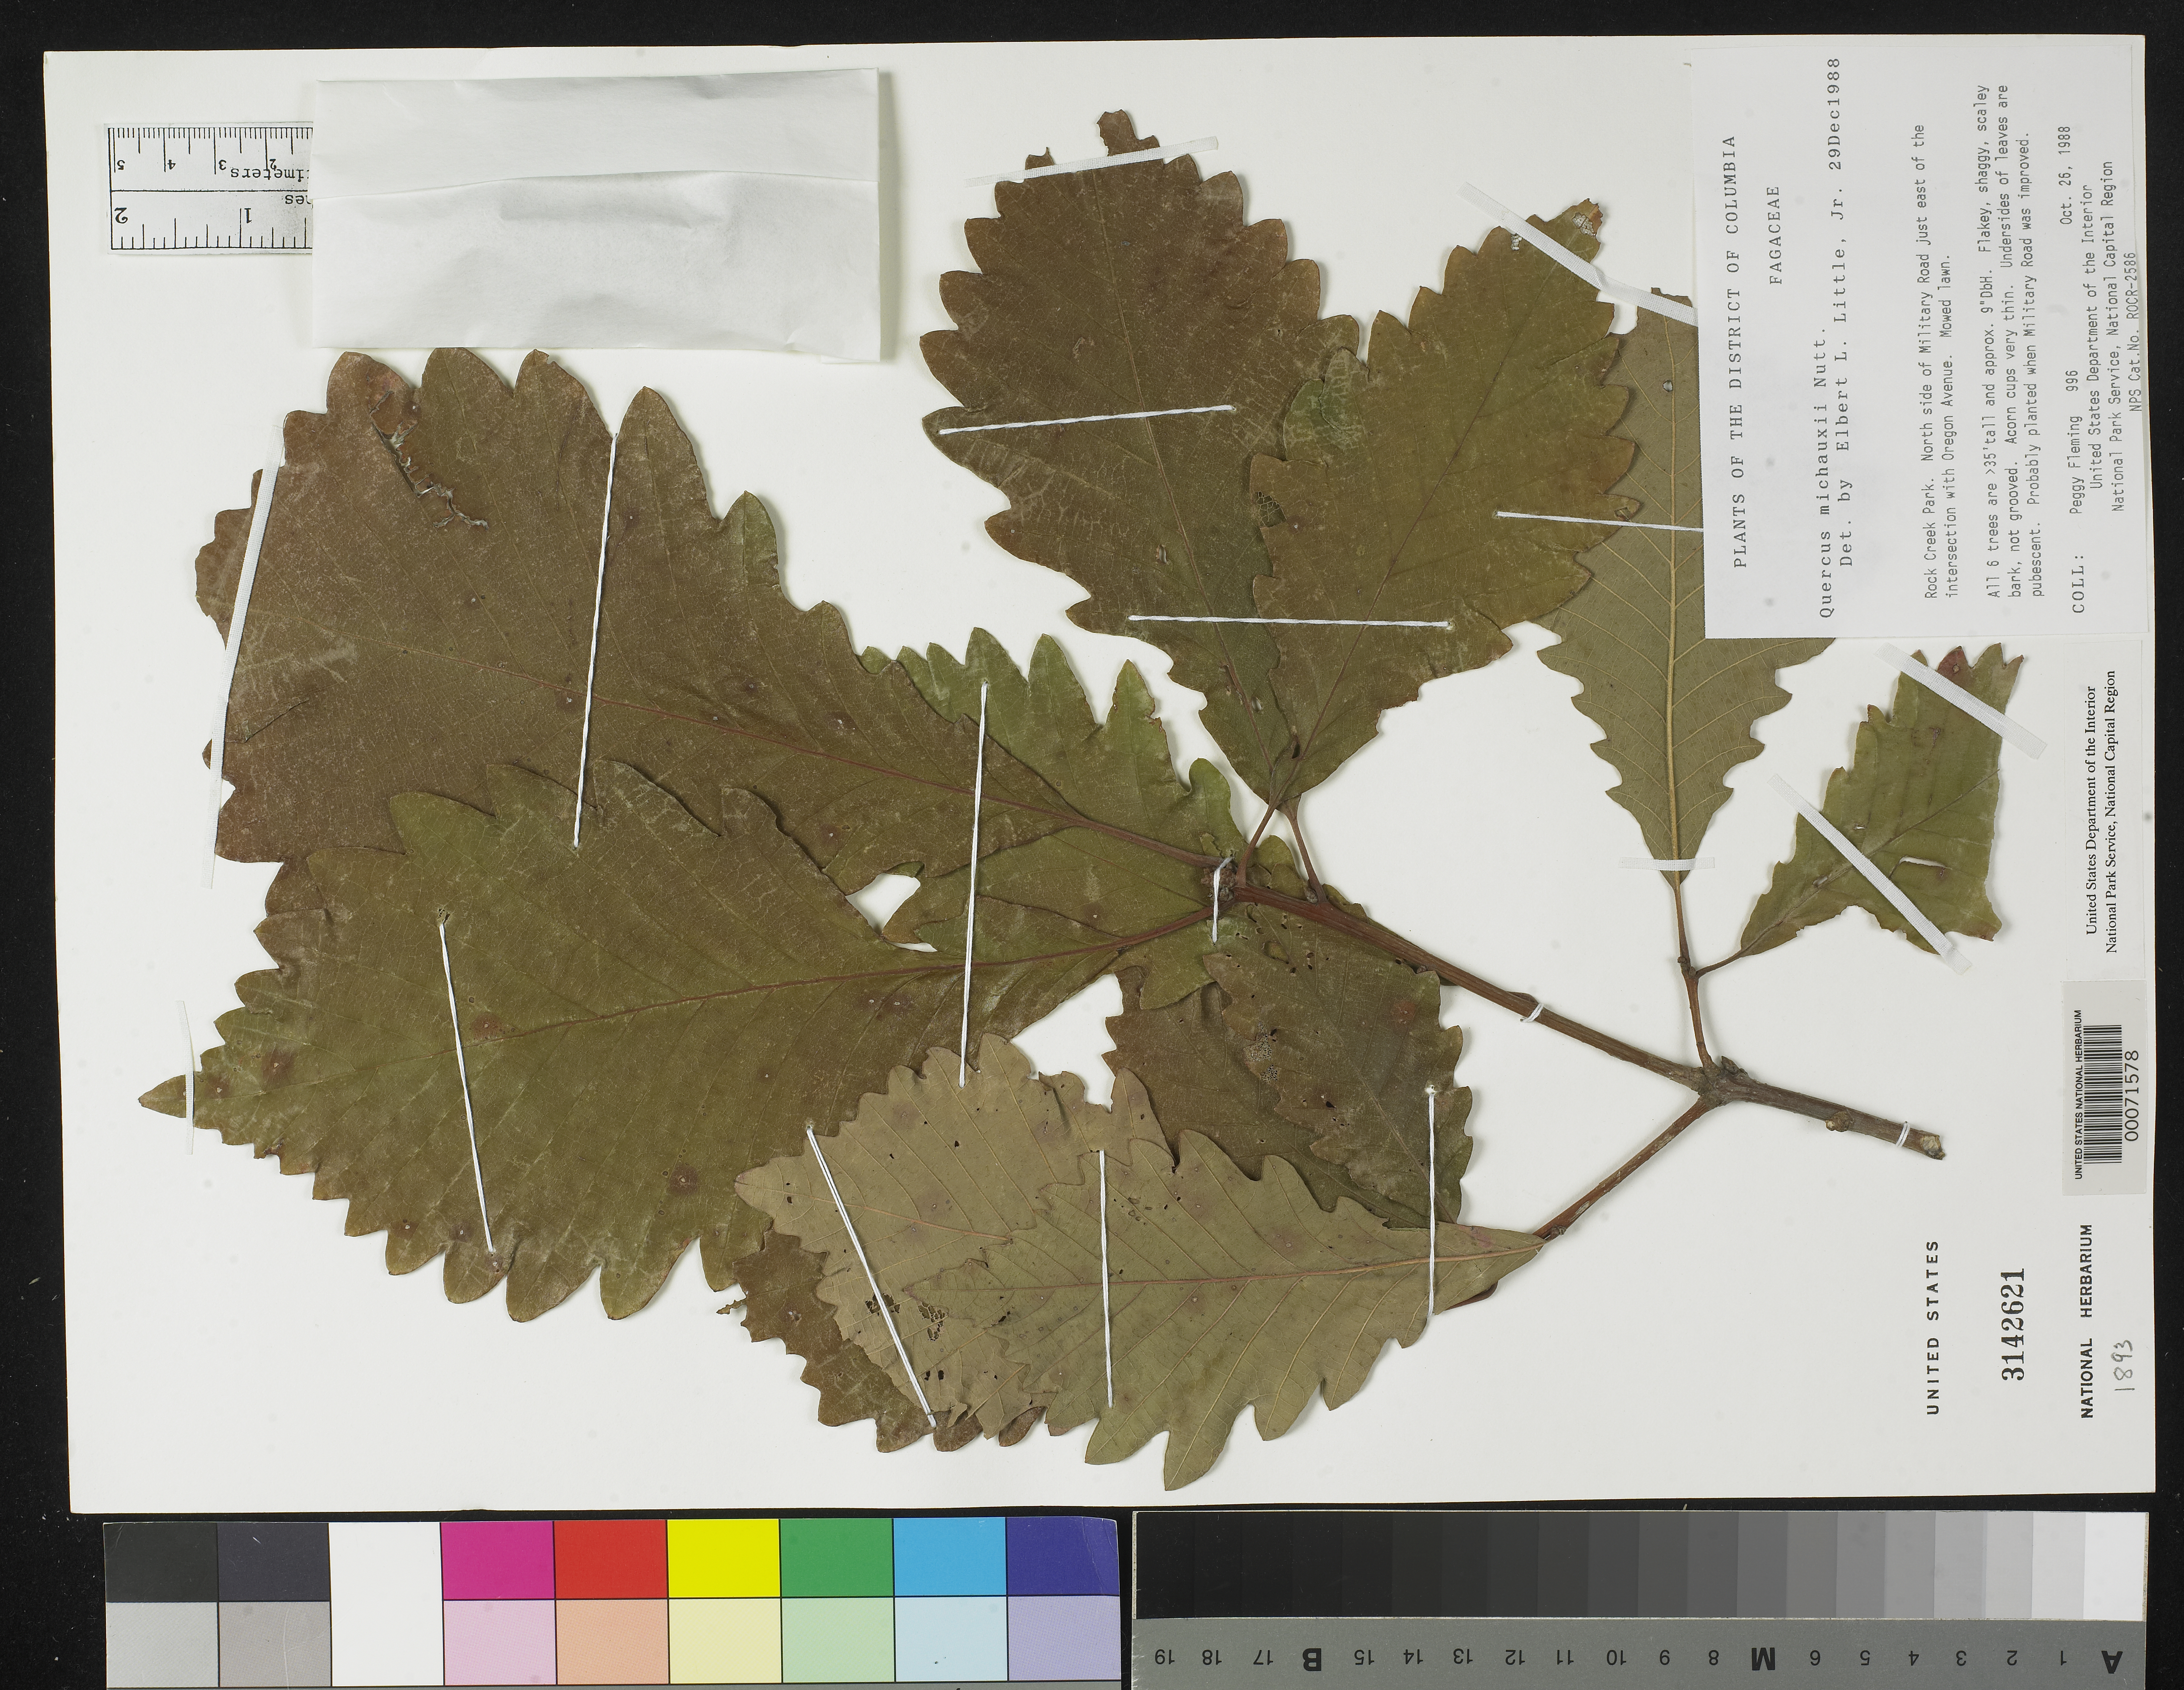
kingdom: Plantae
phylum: Tracheophyta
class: Magnoliopsida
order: Fagales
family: Fagaceae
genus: Quercus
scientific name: Quercus michauxii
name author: Nutt.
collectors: P. Fleming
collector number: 996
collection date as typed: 29 Dec 1988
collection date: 1988-12-29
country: United States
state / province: District of Columbia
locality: Rock Creek Park, Military Road Rock Creek Park and vicinity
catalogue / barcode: US 3142621